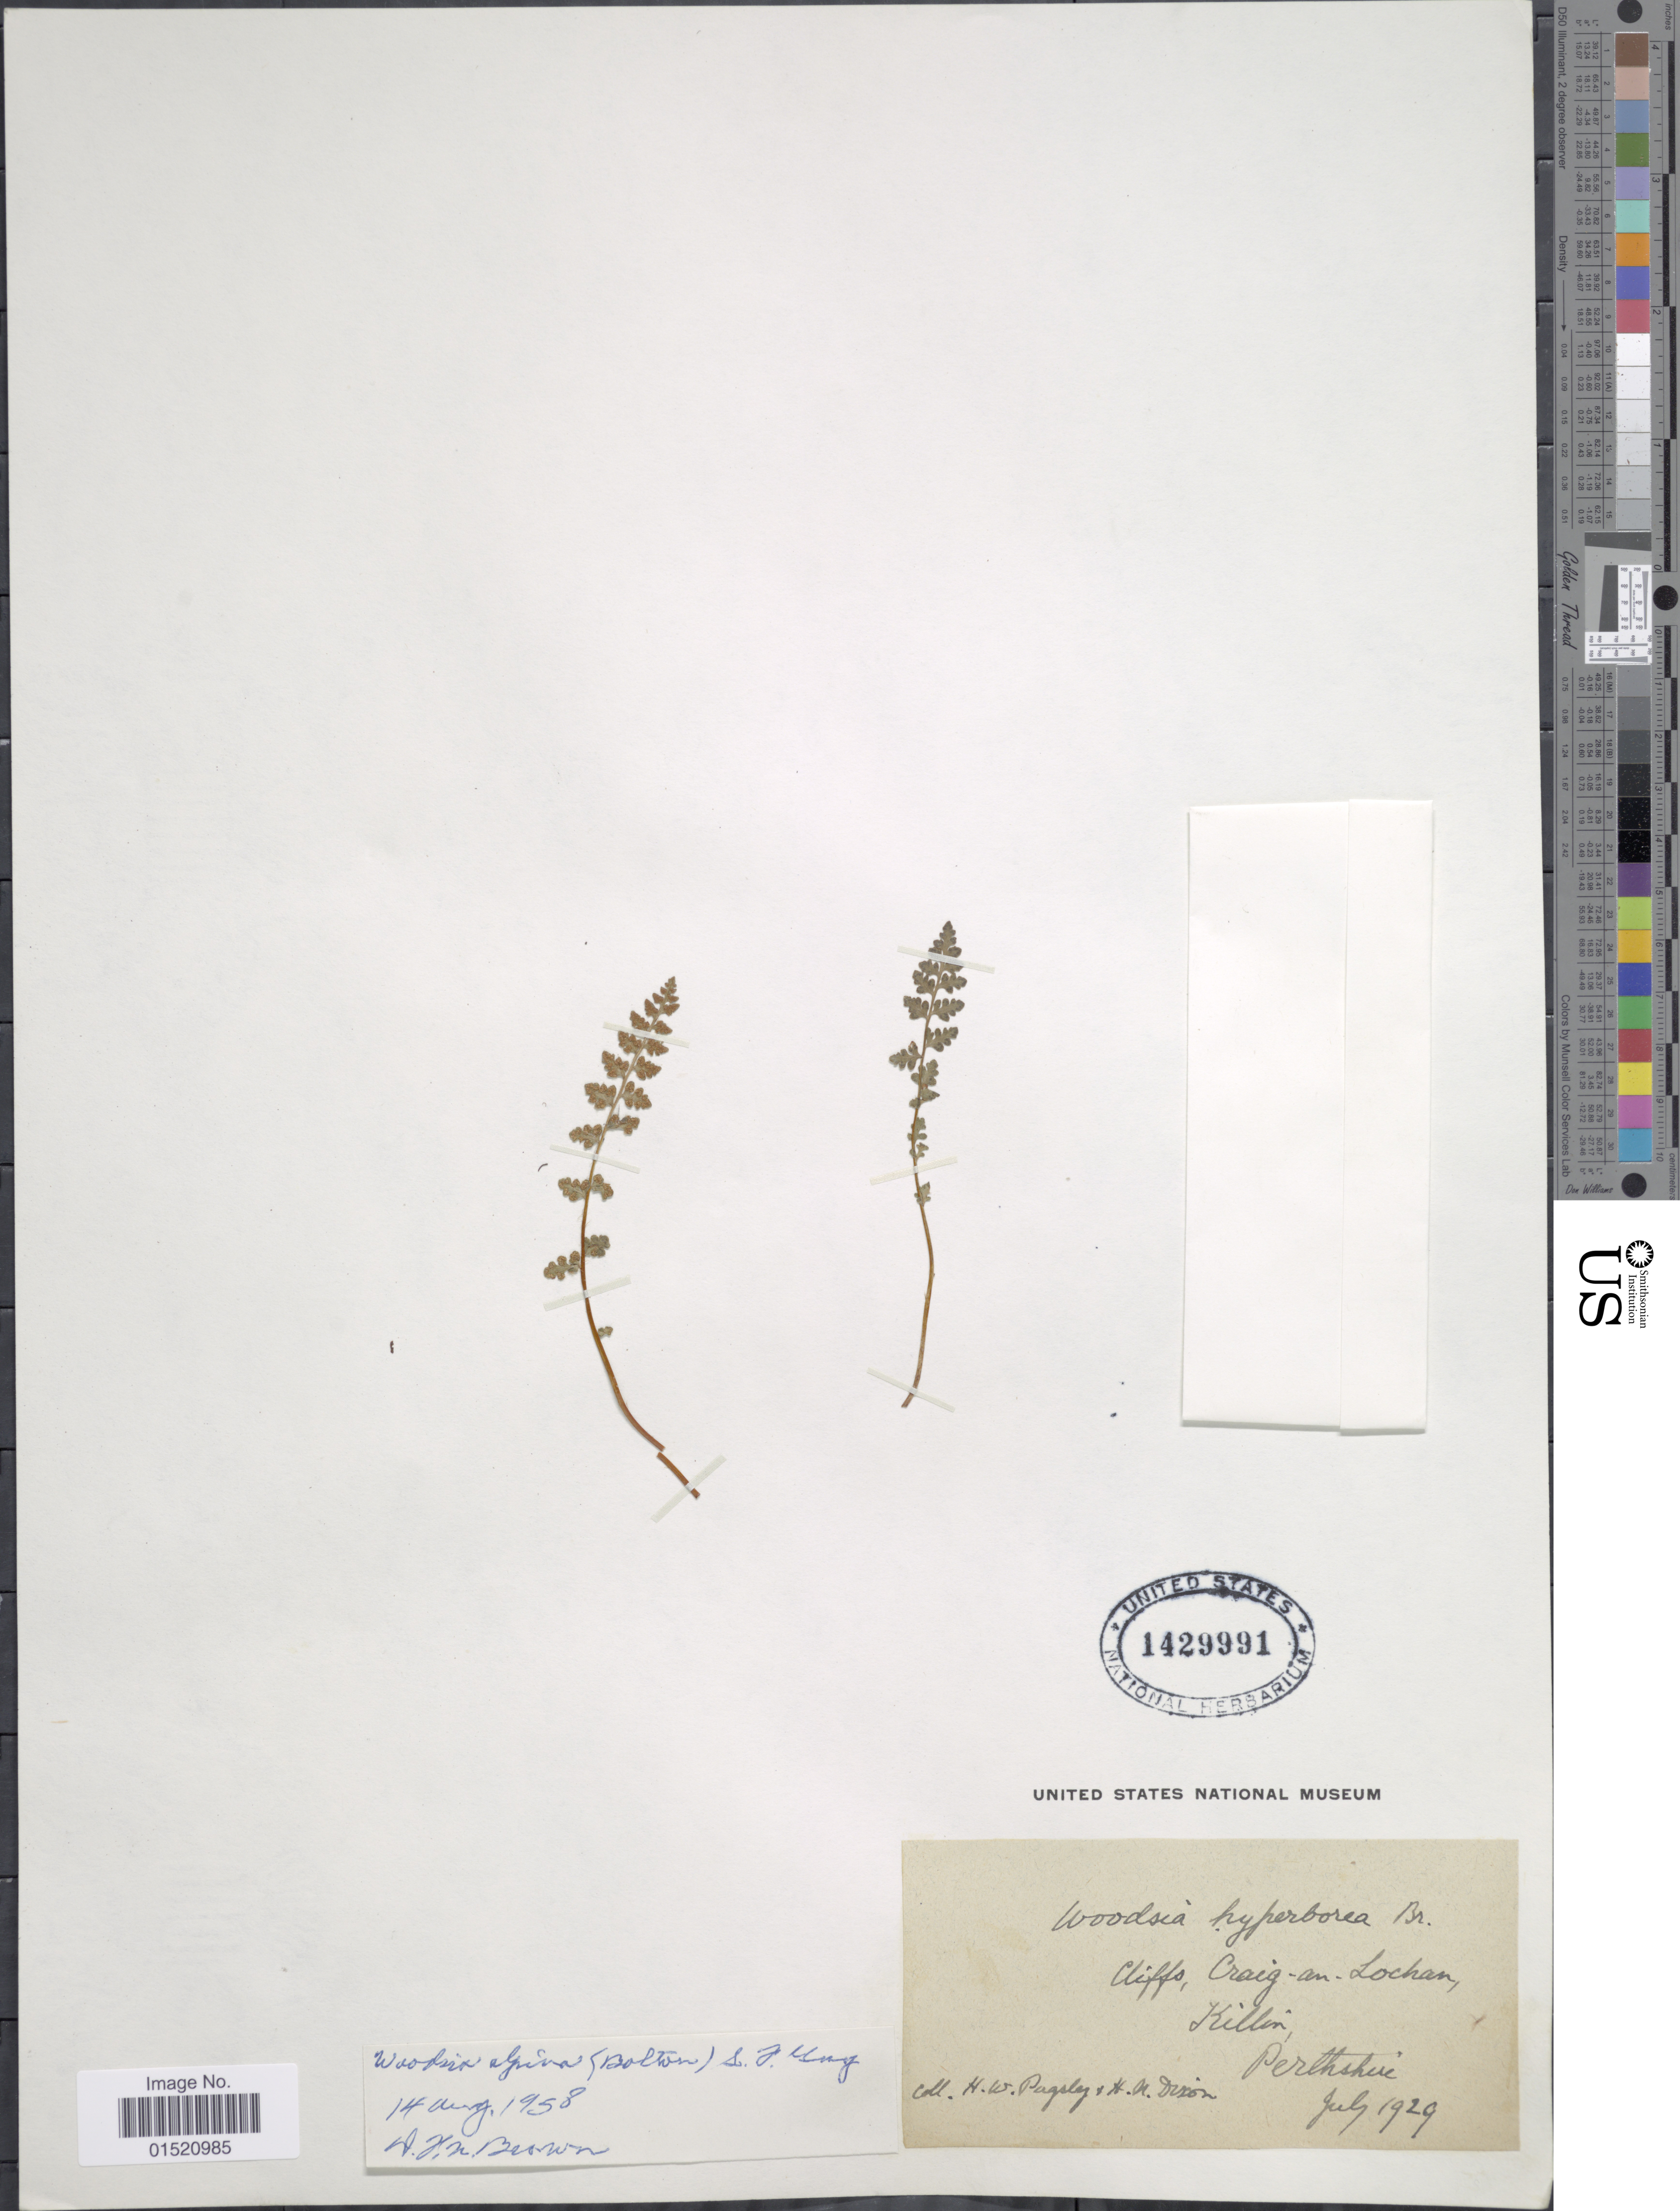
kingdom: Plantae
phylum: Tracheophyta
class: Polypodiopsida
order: Polypodiales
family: Woodsiaceae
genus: Woodsia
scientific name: Woodsia alpina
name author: (Bolton) S.F. Gray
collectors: H. W. Pugsley & H. N. Dixon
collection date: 1929-07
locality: Cliffs, Craig-am-Locham, Killin, Perthshire [interpreted]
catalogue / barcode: US 1429991